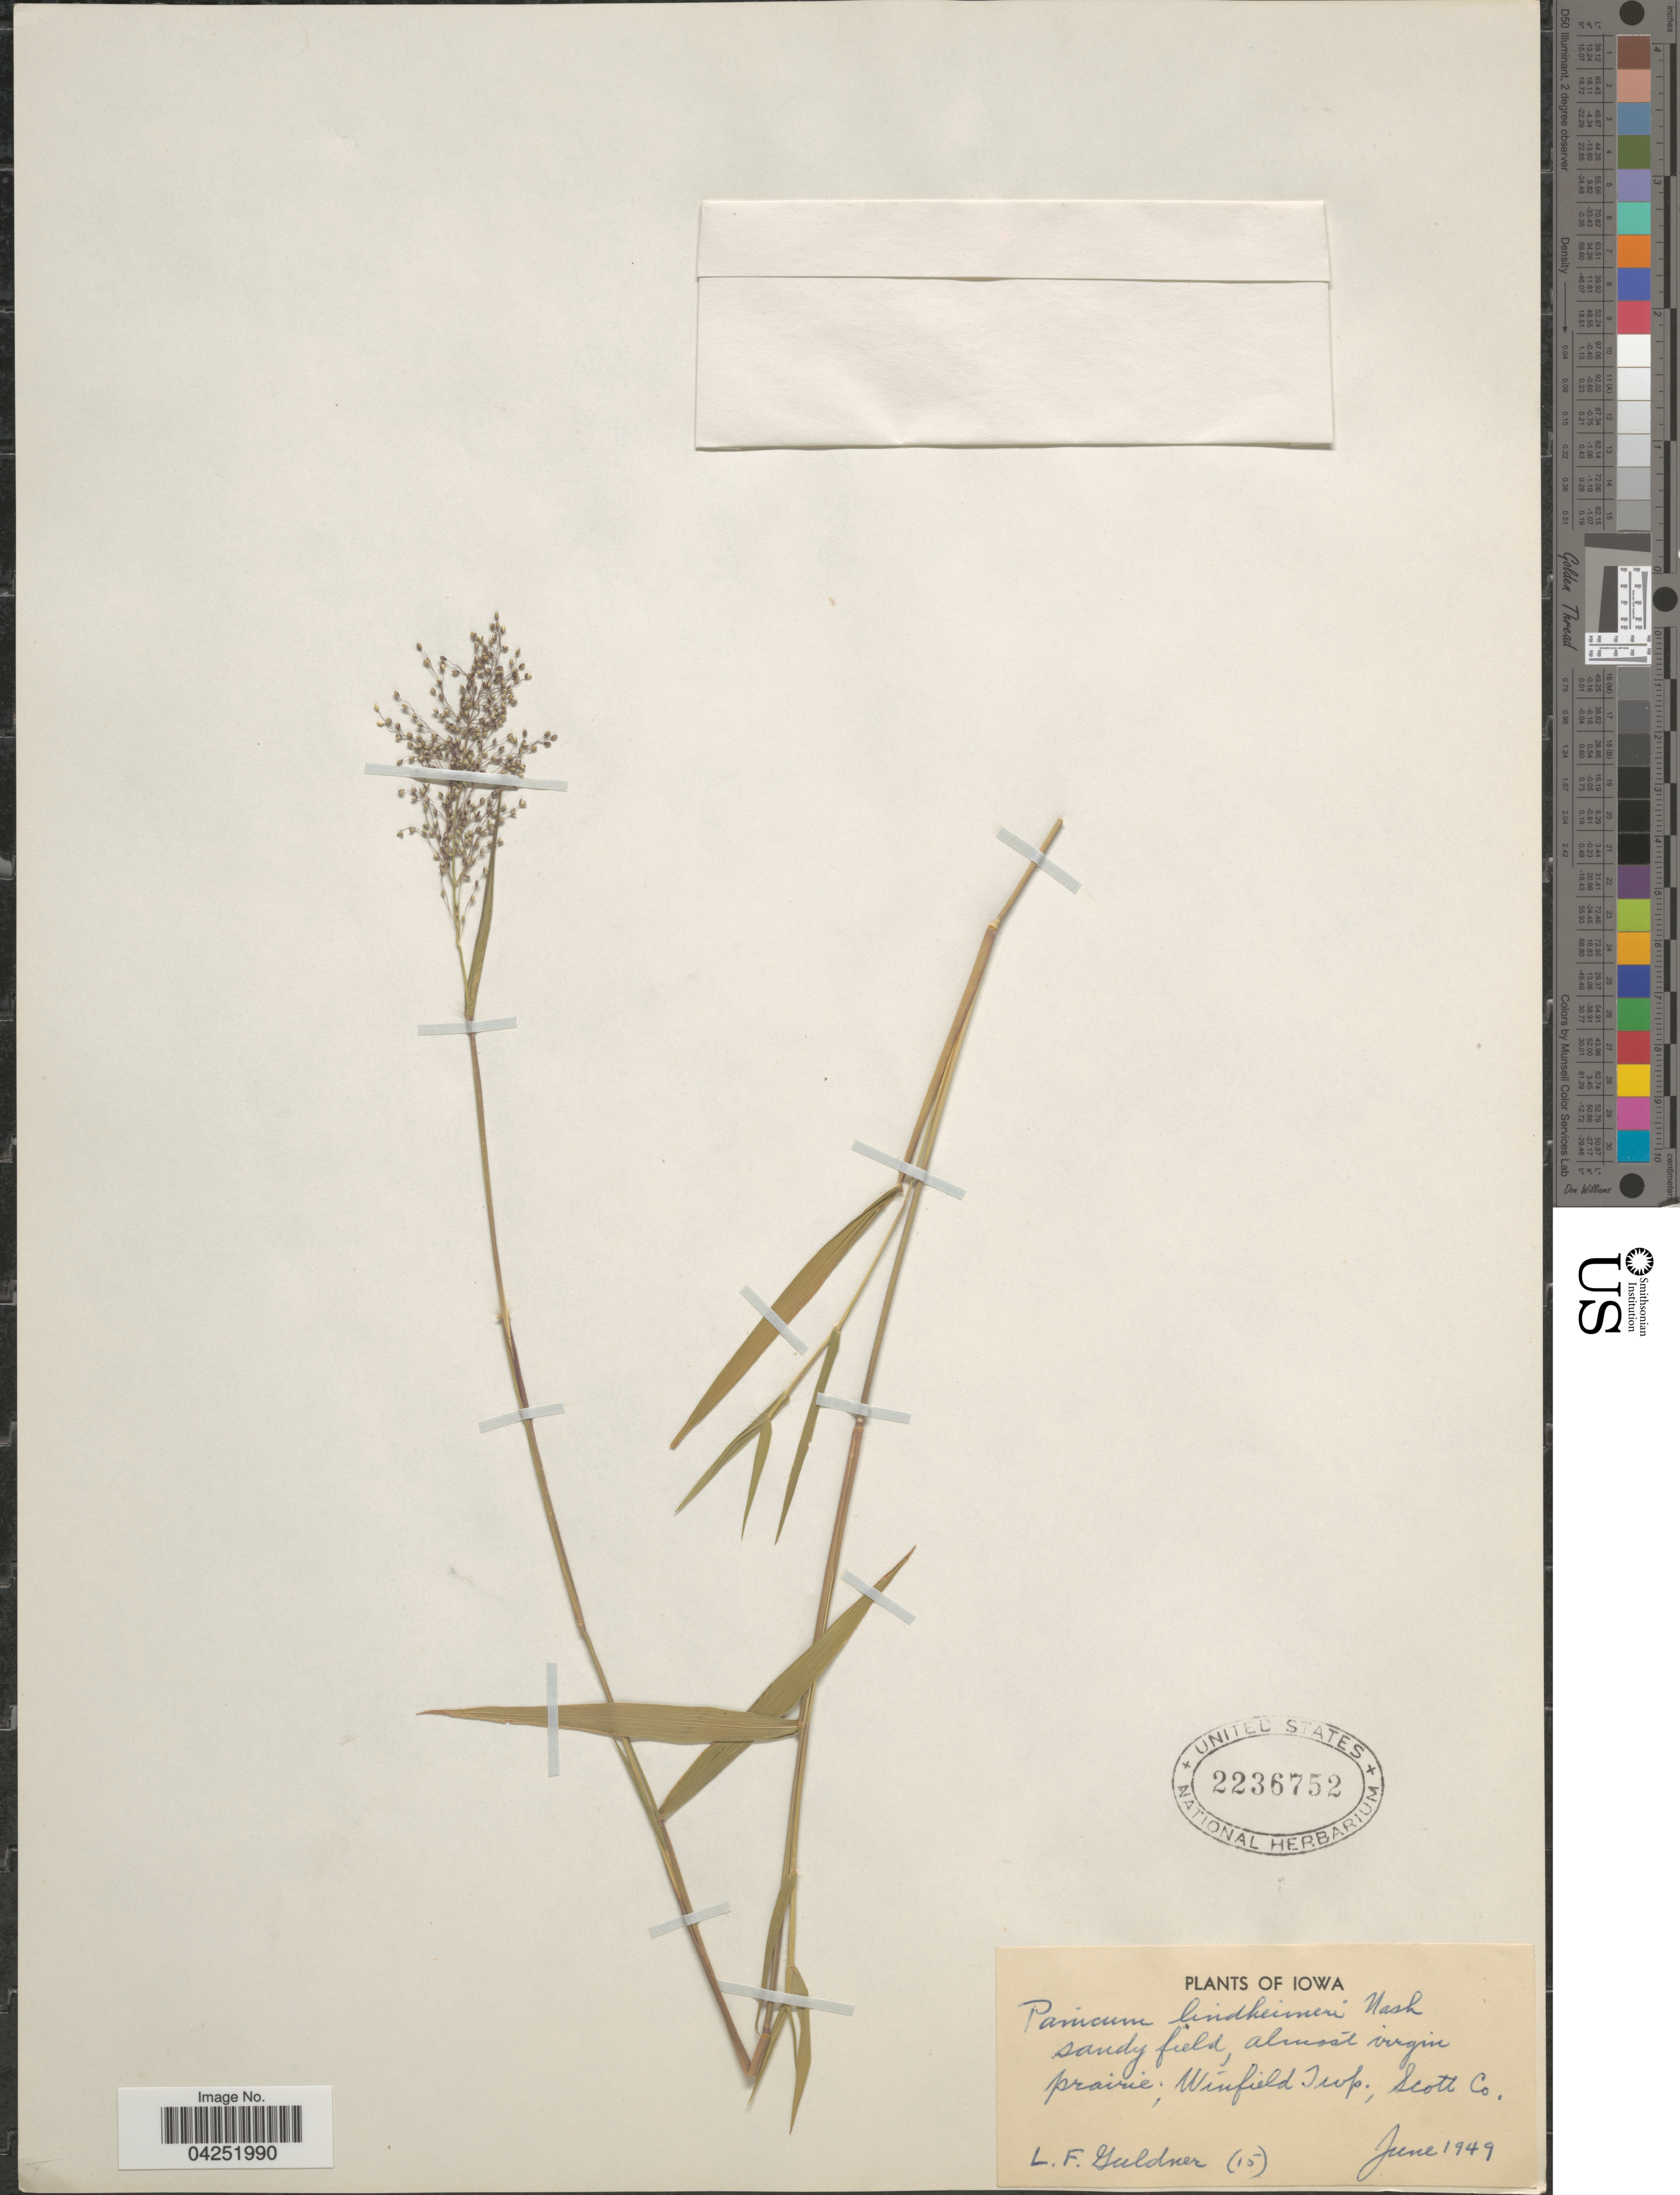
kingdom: Plantae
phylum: Tracheophyta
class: Liliopsida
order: Poales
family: Poaceae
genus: Dichanthelium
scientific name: Dichanthelium acuminatum var. lindheimeri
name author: (Nash) Gould & C.A. Clark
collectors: L. Guldner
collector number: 15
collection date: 1949-06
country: United States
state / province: Iowa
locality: Sandy field, almost virgin prairie; Winfield Twp., Scott Co.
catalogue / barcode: US 2236752